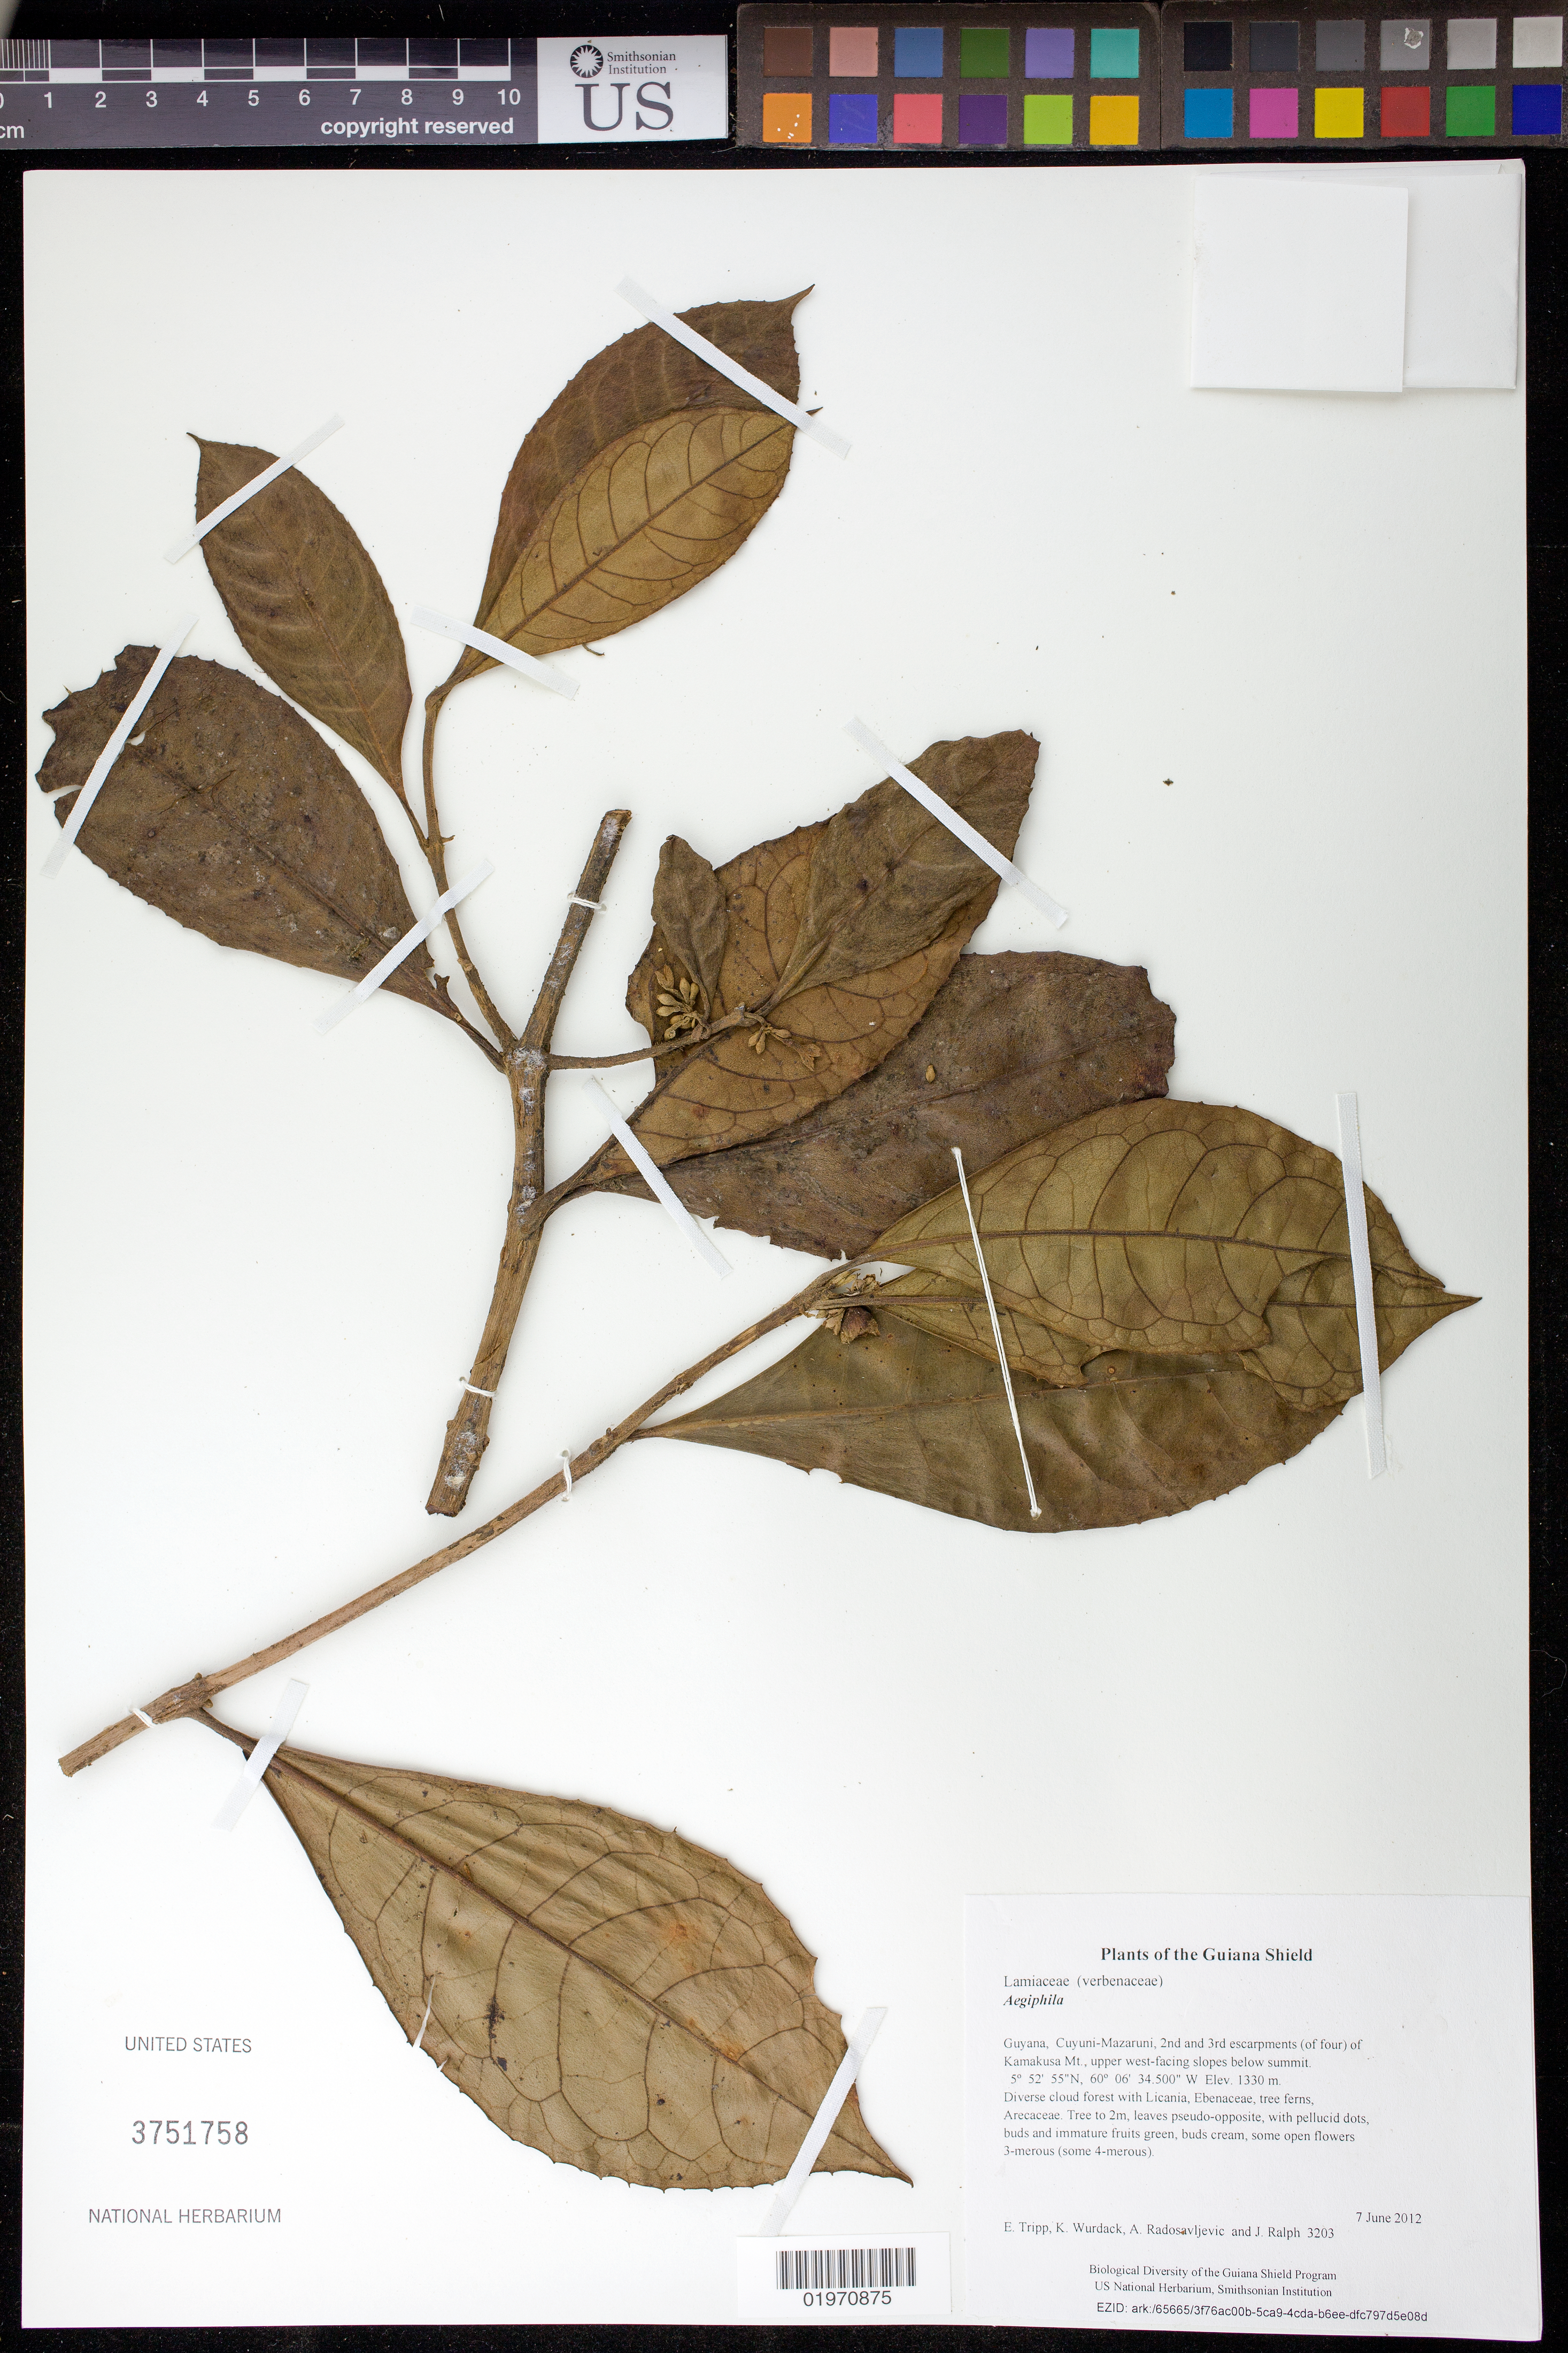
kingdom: Plantae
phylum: Tracheophyta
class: Magnoliopsida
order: Lamiales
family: Lamiaceae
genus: Aegiphila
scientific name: Aegiphila sp.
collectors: E. Tripp, K. Wurdack, A. Radosavljevic & J. Ralph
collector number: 3203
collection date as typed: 7 June 2012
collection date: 2012-06-07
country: Guyana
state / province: Cuyuni-Mazaruni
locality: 2nd and 3rd escarpments (of four) of Kamakusa Mt., upper west-facing slopes below summit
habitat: Diverse cloud forest with Licania, Ebenaceae, tree ferns, Arecaceae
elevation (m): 1330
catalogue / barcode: US 3751758